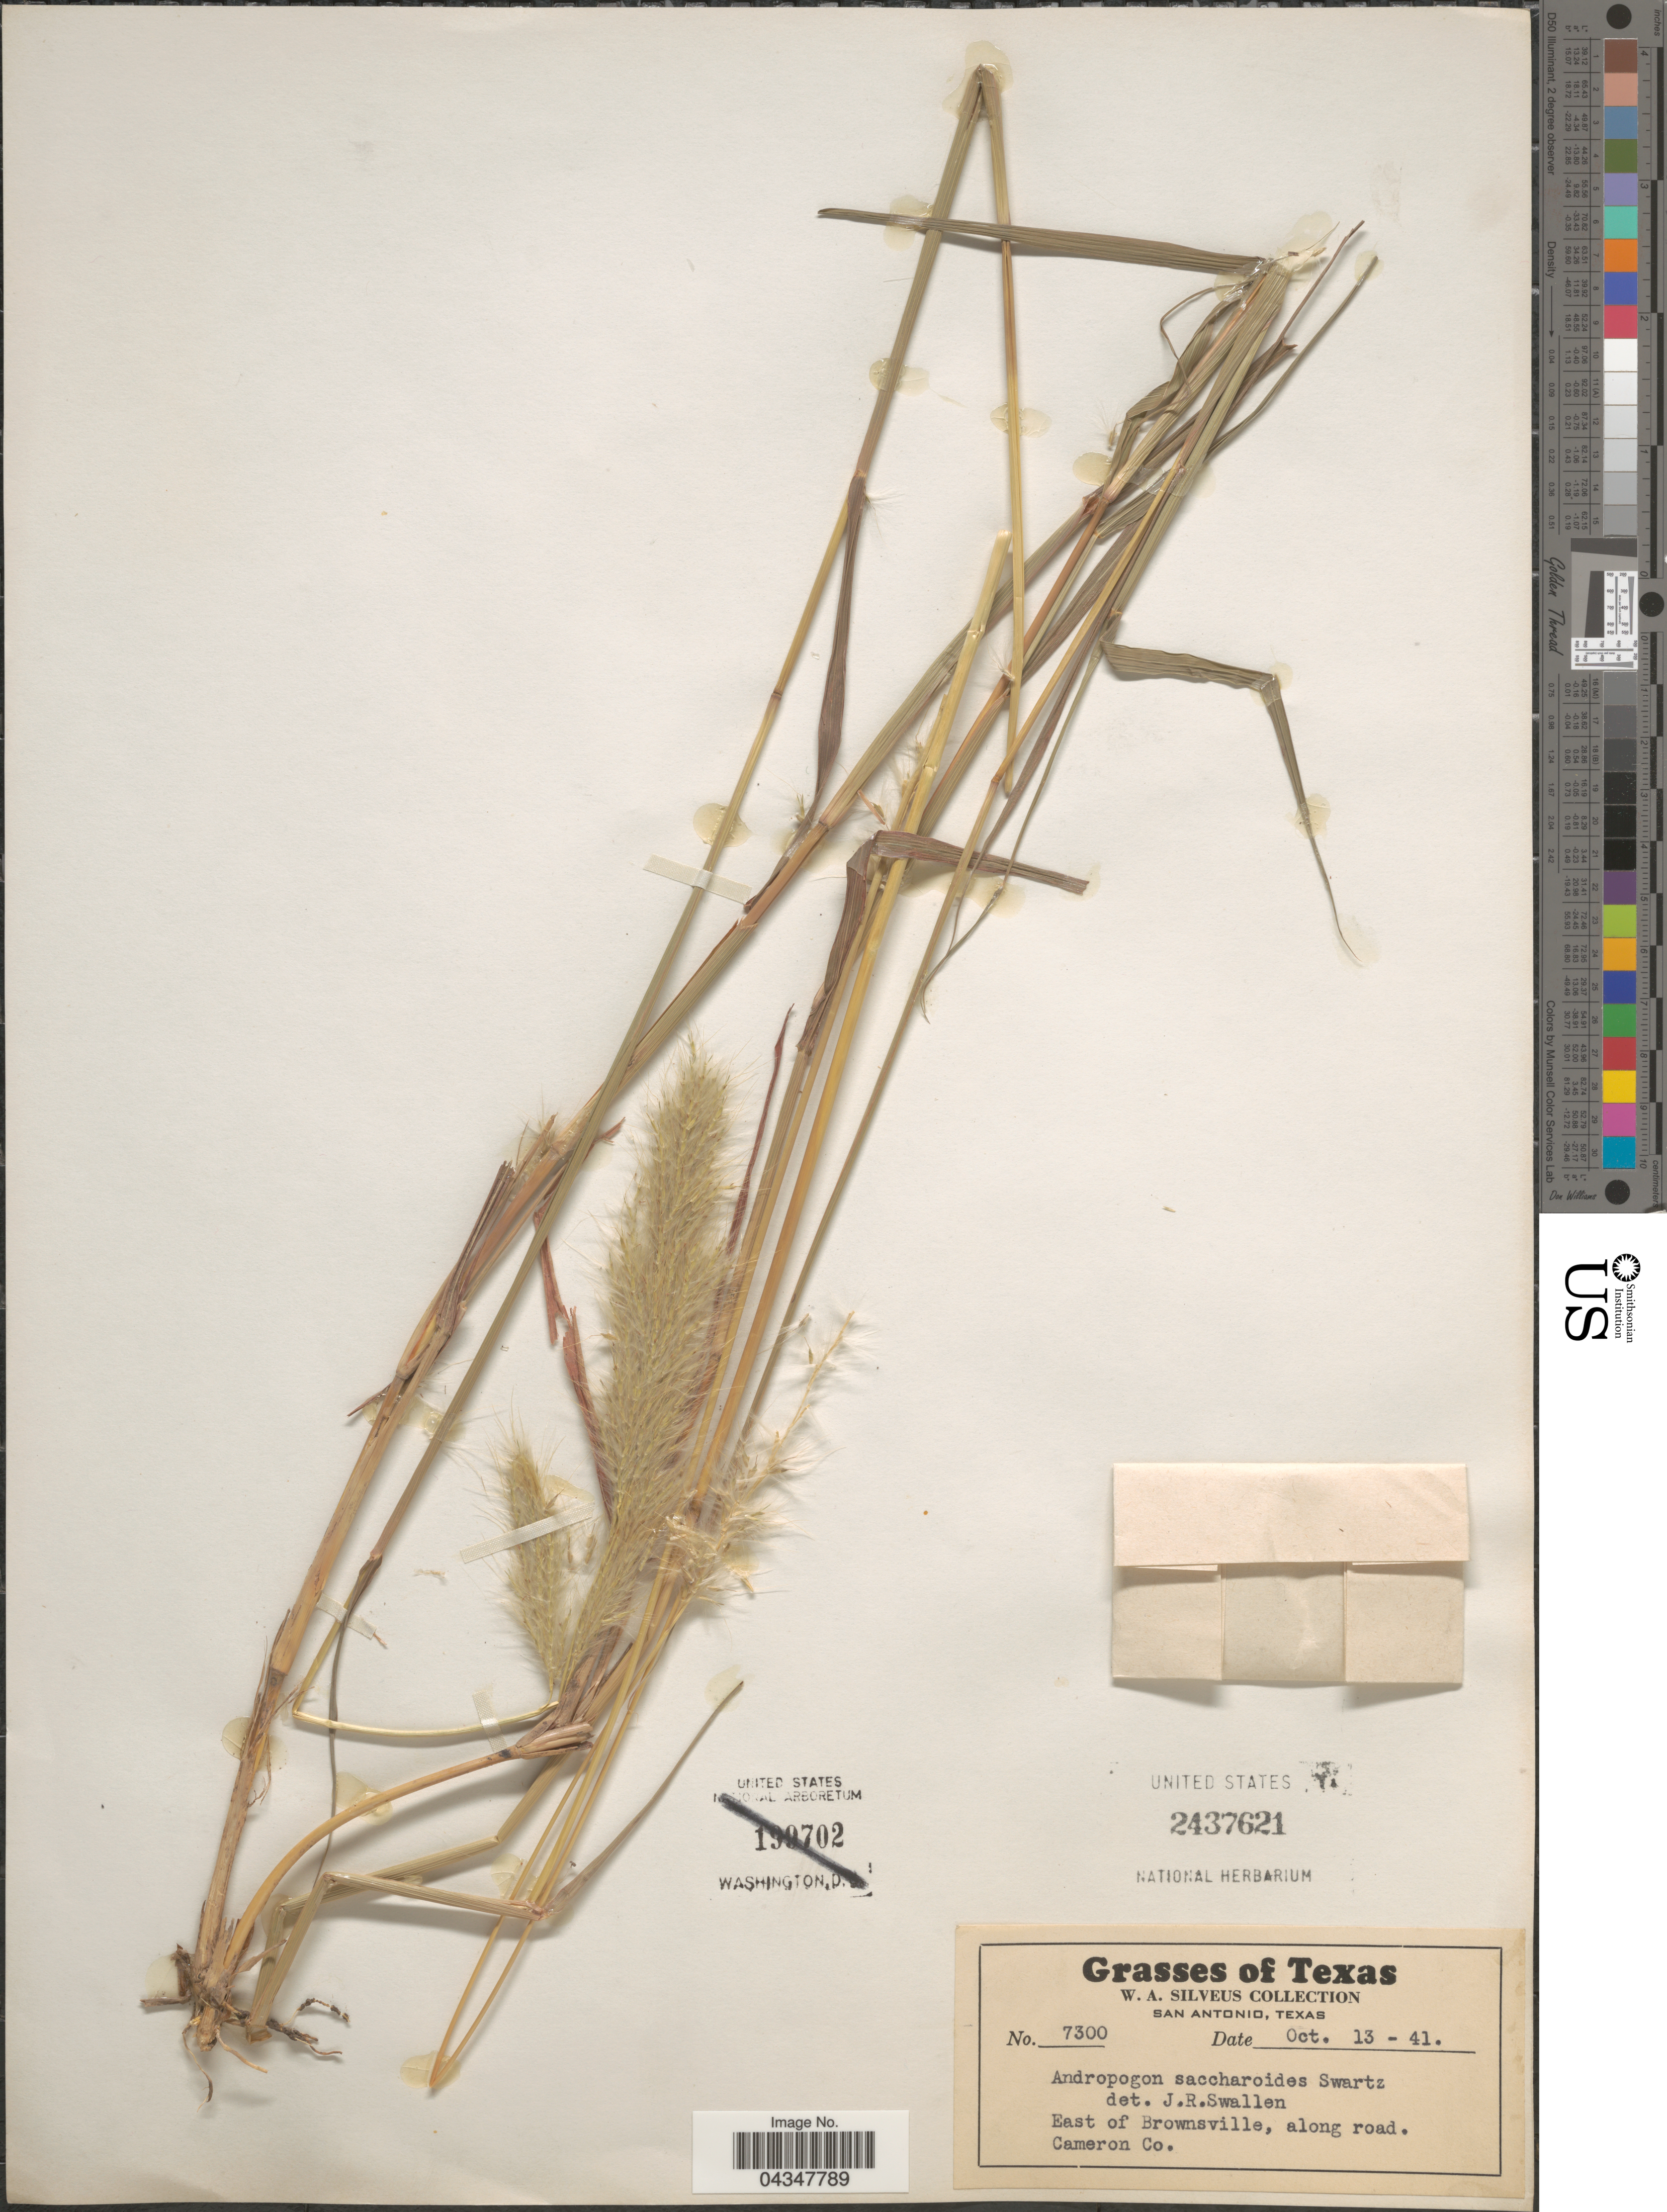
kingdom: Plantae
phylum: Tracheophyta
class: Liliopsida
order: Poales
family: Poaceae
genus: Bothriochloa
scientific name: Bothriochloa saccharoides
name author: (Sw.) Rydb.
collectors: W. Silveus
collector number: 7300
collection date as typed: Transcribed d/m/y: 13/10/41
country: United States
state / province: Texas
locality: East of Brownsville, along road. Cameron Co.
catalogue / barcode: US 2437621